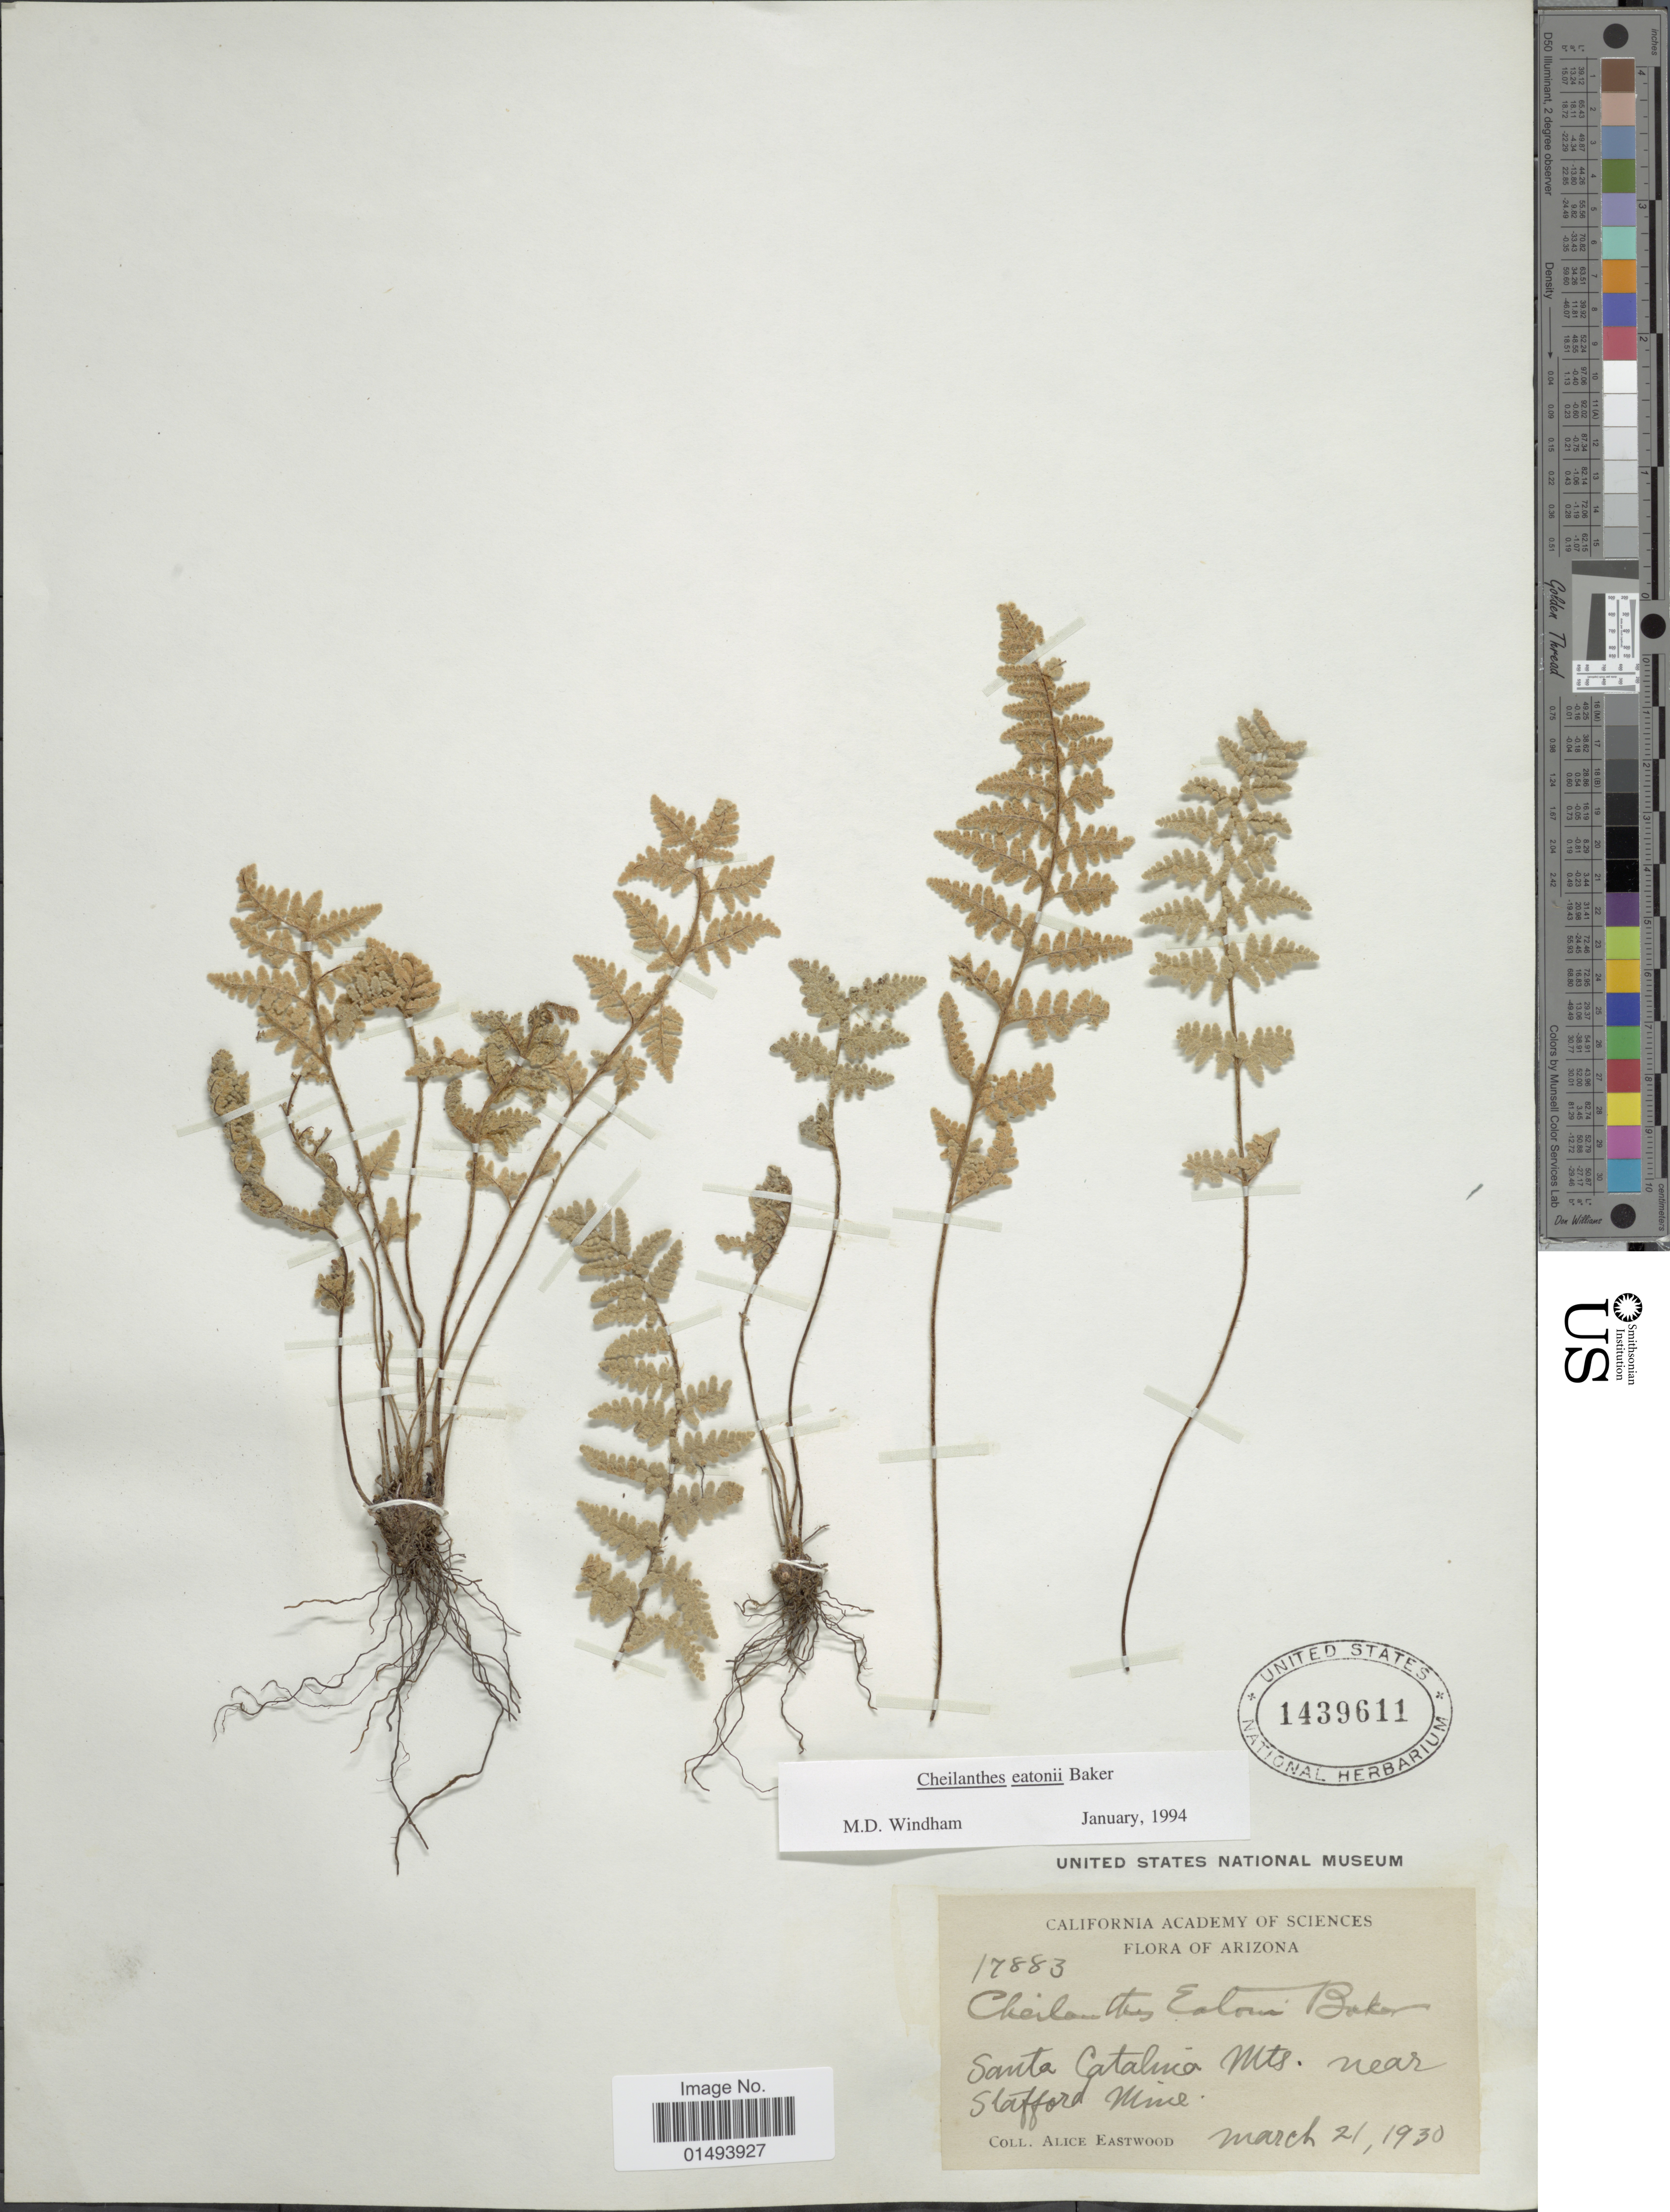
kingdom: Plantae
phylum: Tracheophyta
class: Polypodiopsida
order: Polypodiales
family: Pteridaceae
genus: Myriopteris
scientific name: Myriopteris rufa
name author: Fée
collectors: A. Eastwood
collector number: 17883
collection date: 1930-03-21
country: United States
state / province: Arizona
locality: Santa Catalina Mts. near Stafford Mine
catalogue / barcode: US 1439611